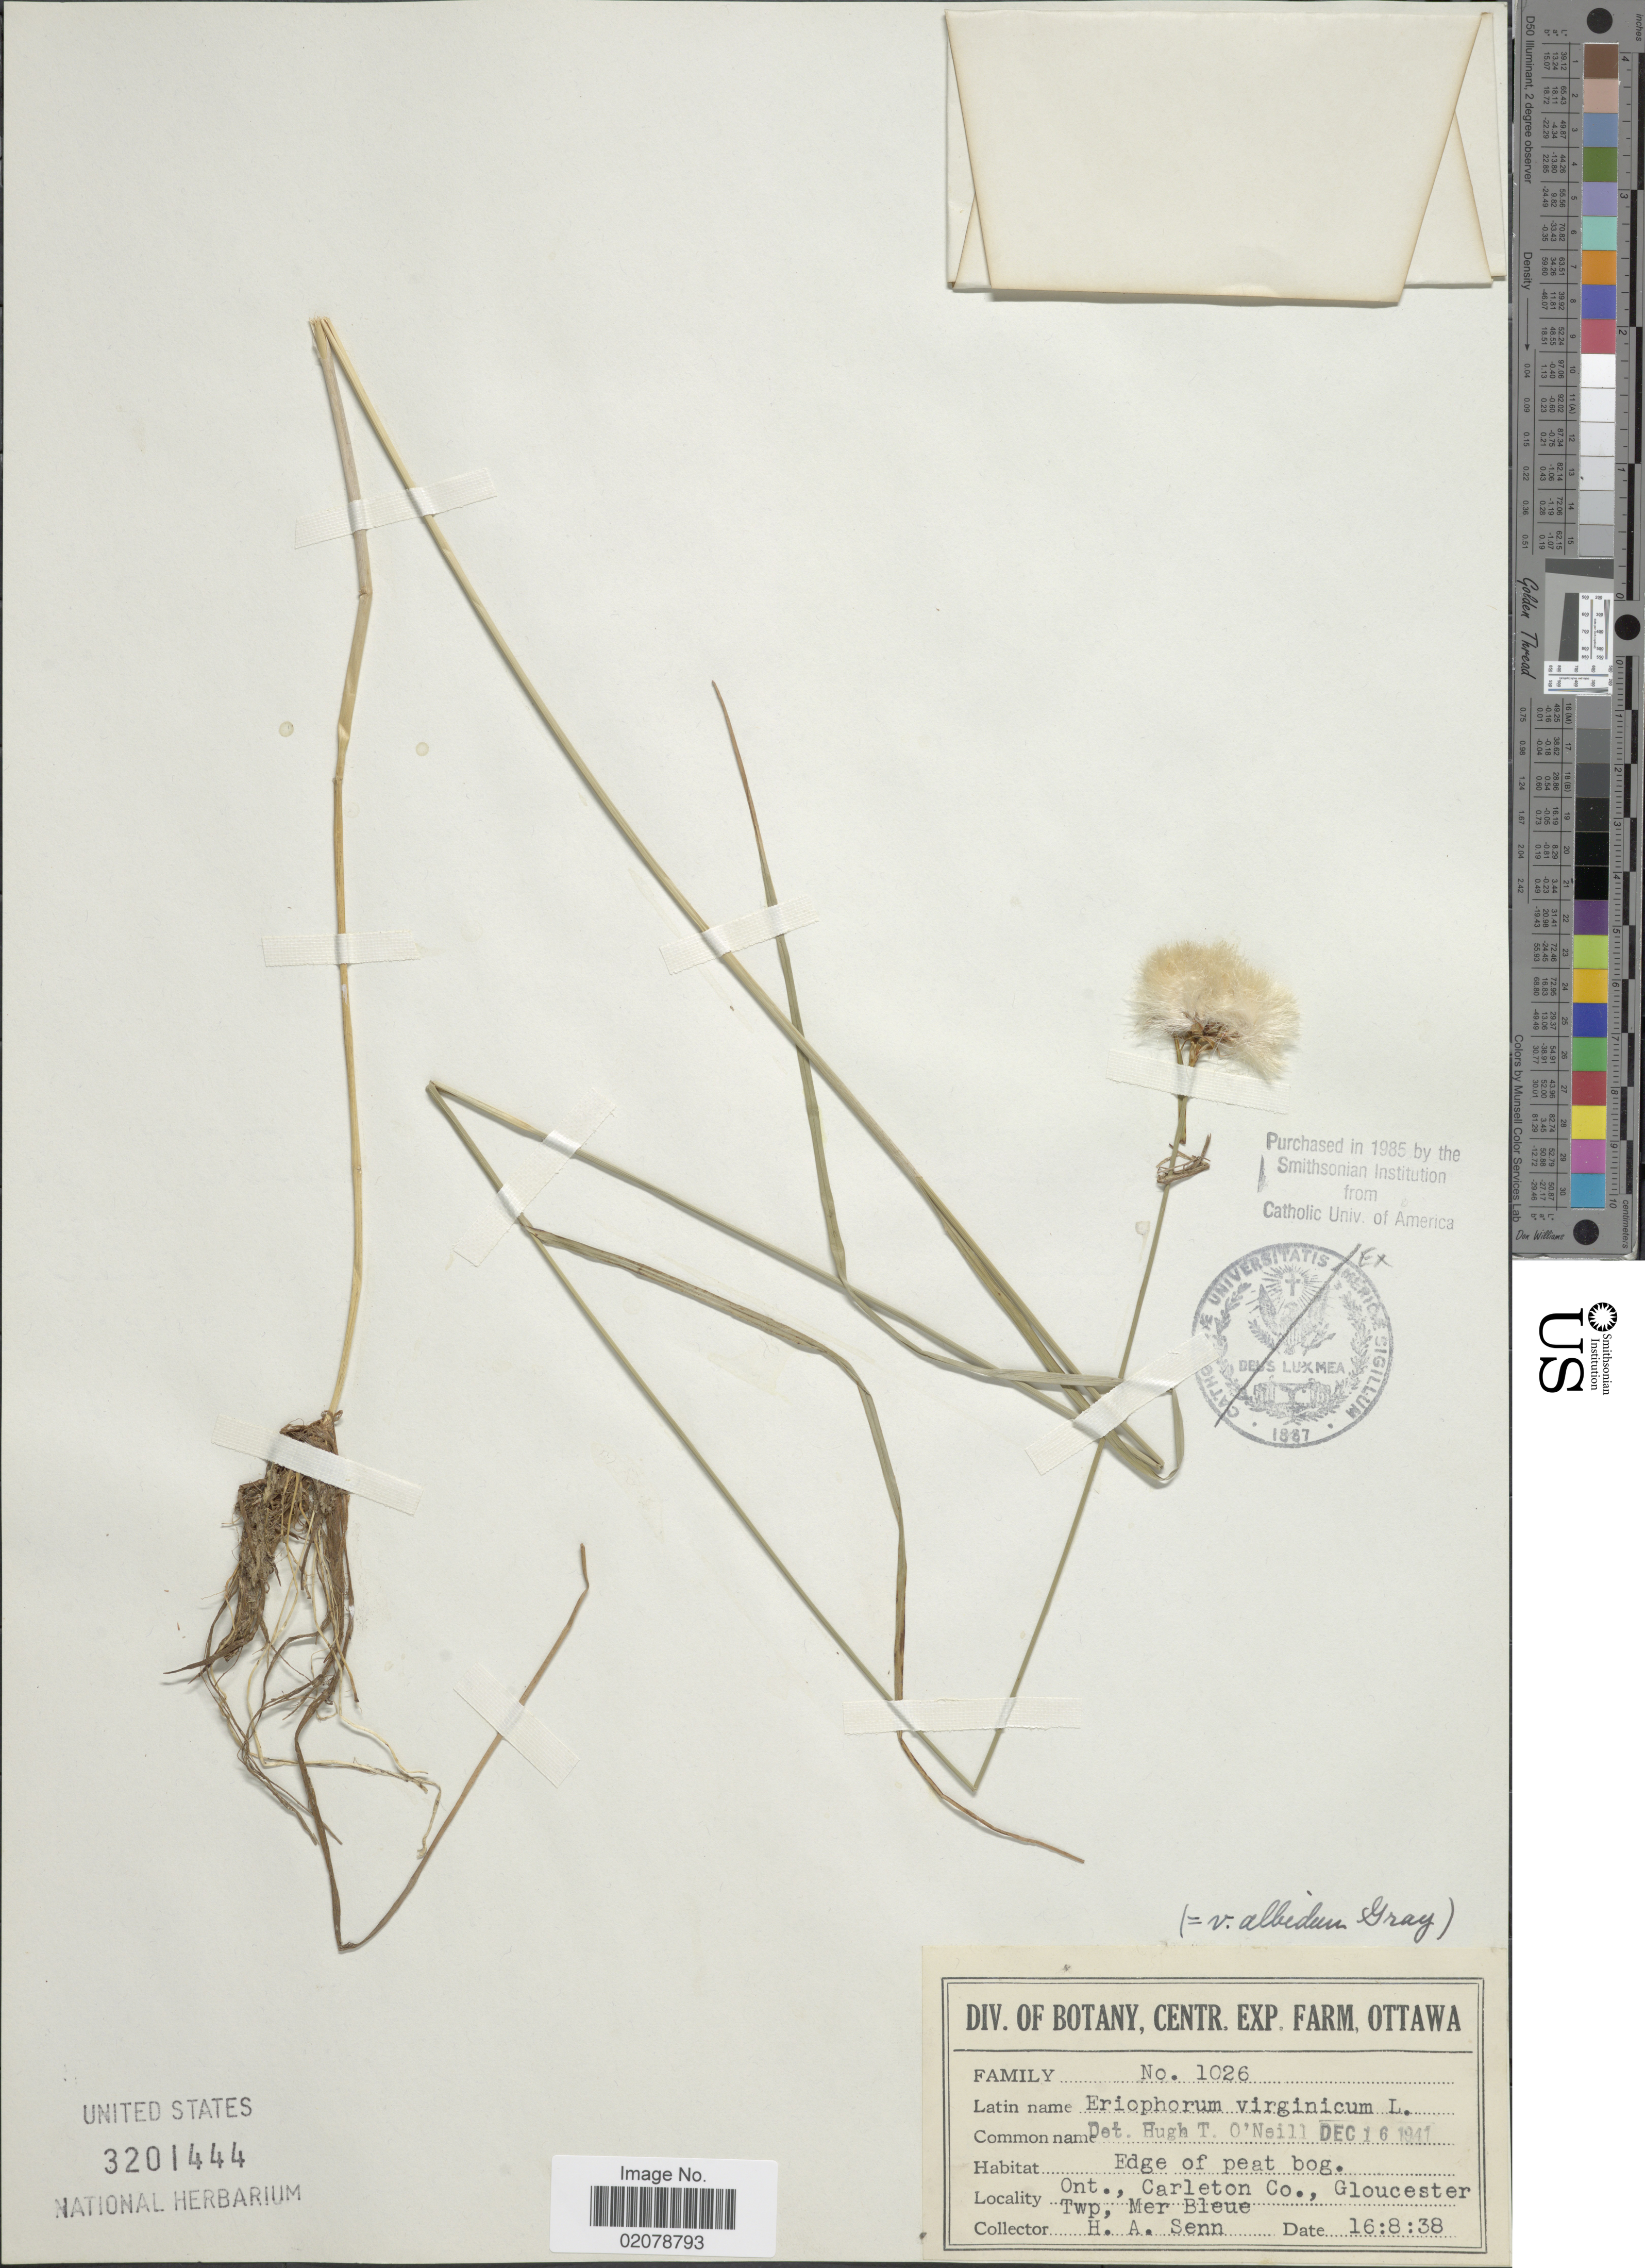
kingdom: Plantae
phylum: Tracheophyta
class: Liliopsida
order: Poales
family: Cyperaceae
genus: Eriophorum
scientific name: Eriophorum virginicum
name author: L.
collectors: H. Senn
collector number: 1026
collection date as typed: Transcribed d/m/y: 16/8/38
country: Canada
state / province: Ontario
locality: Carleton Co., Gloucester Twp, Mer Bleue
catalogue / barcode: US 3201444